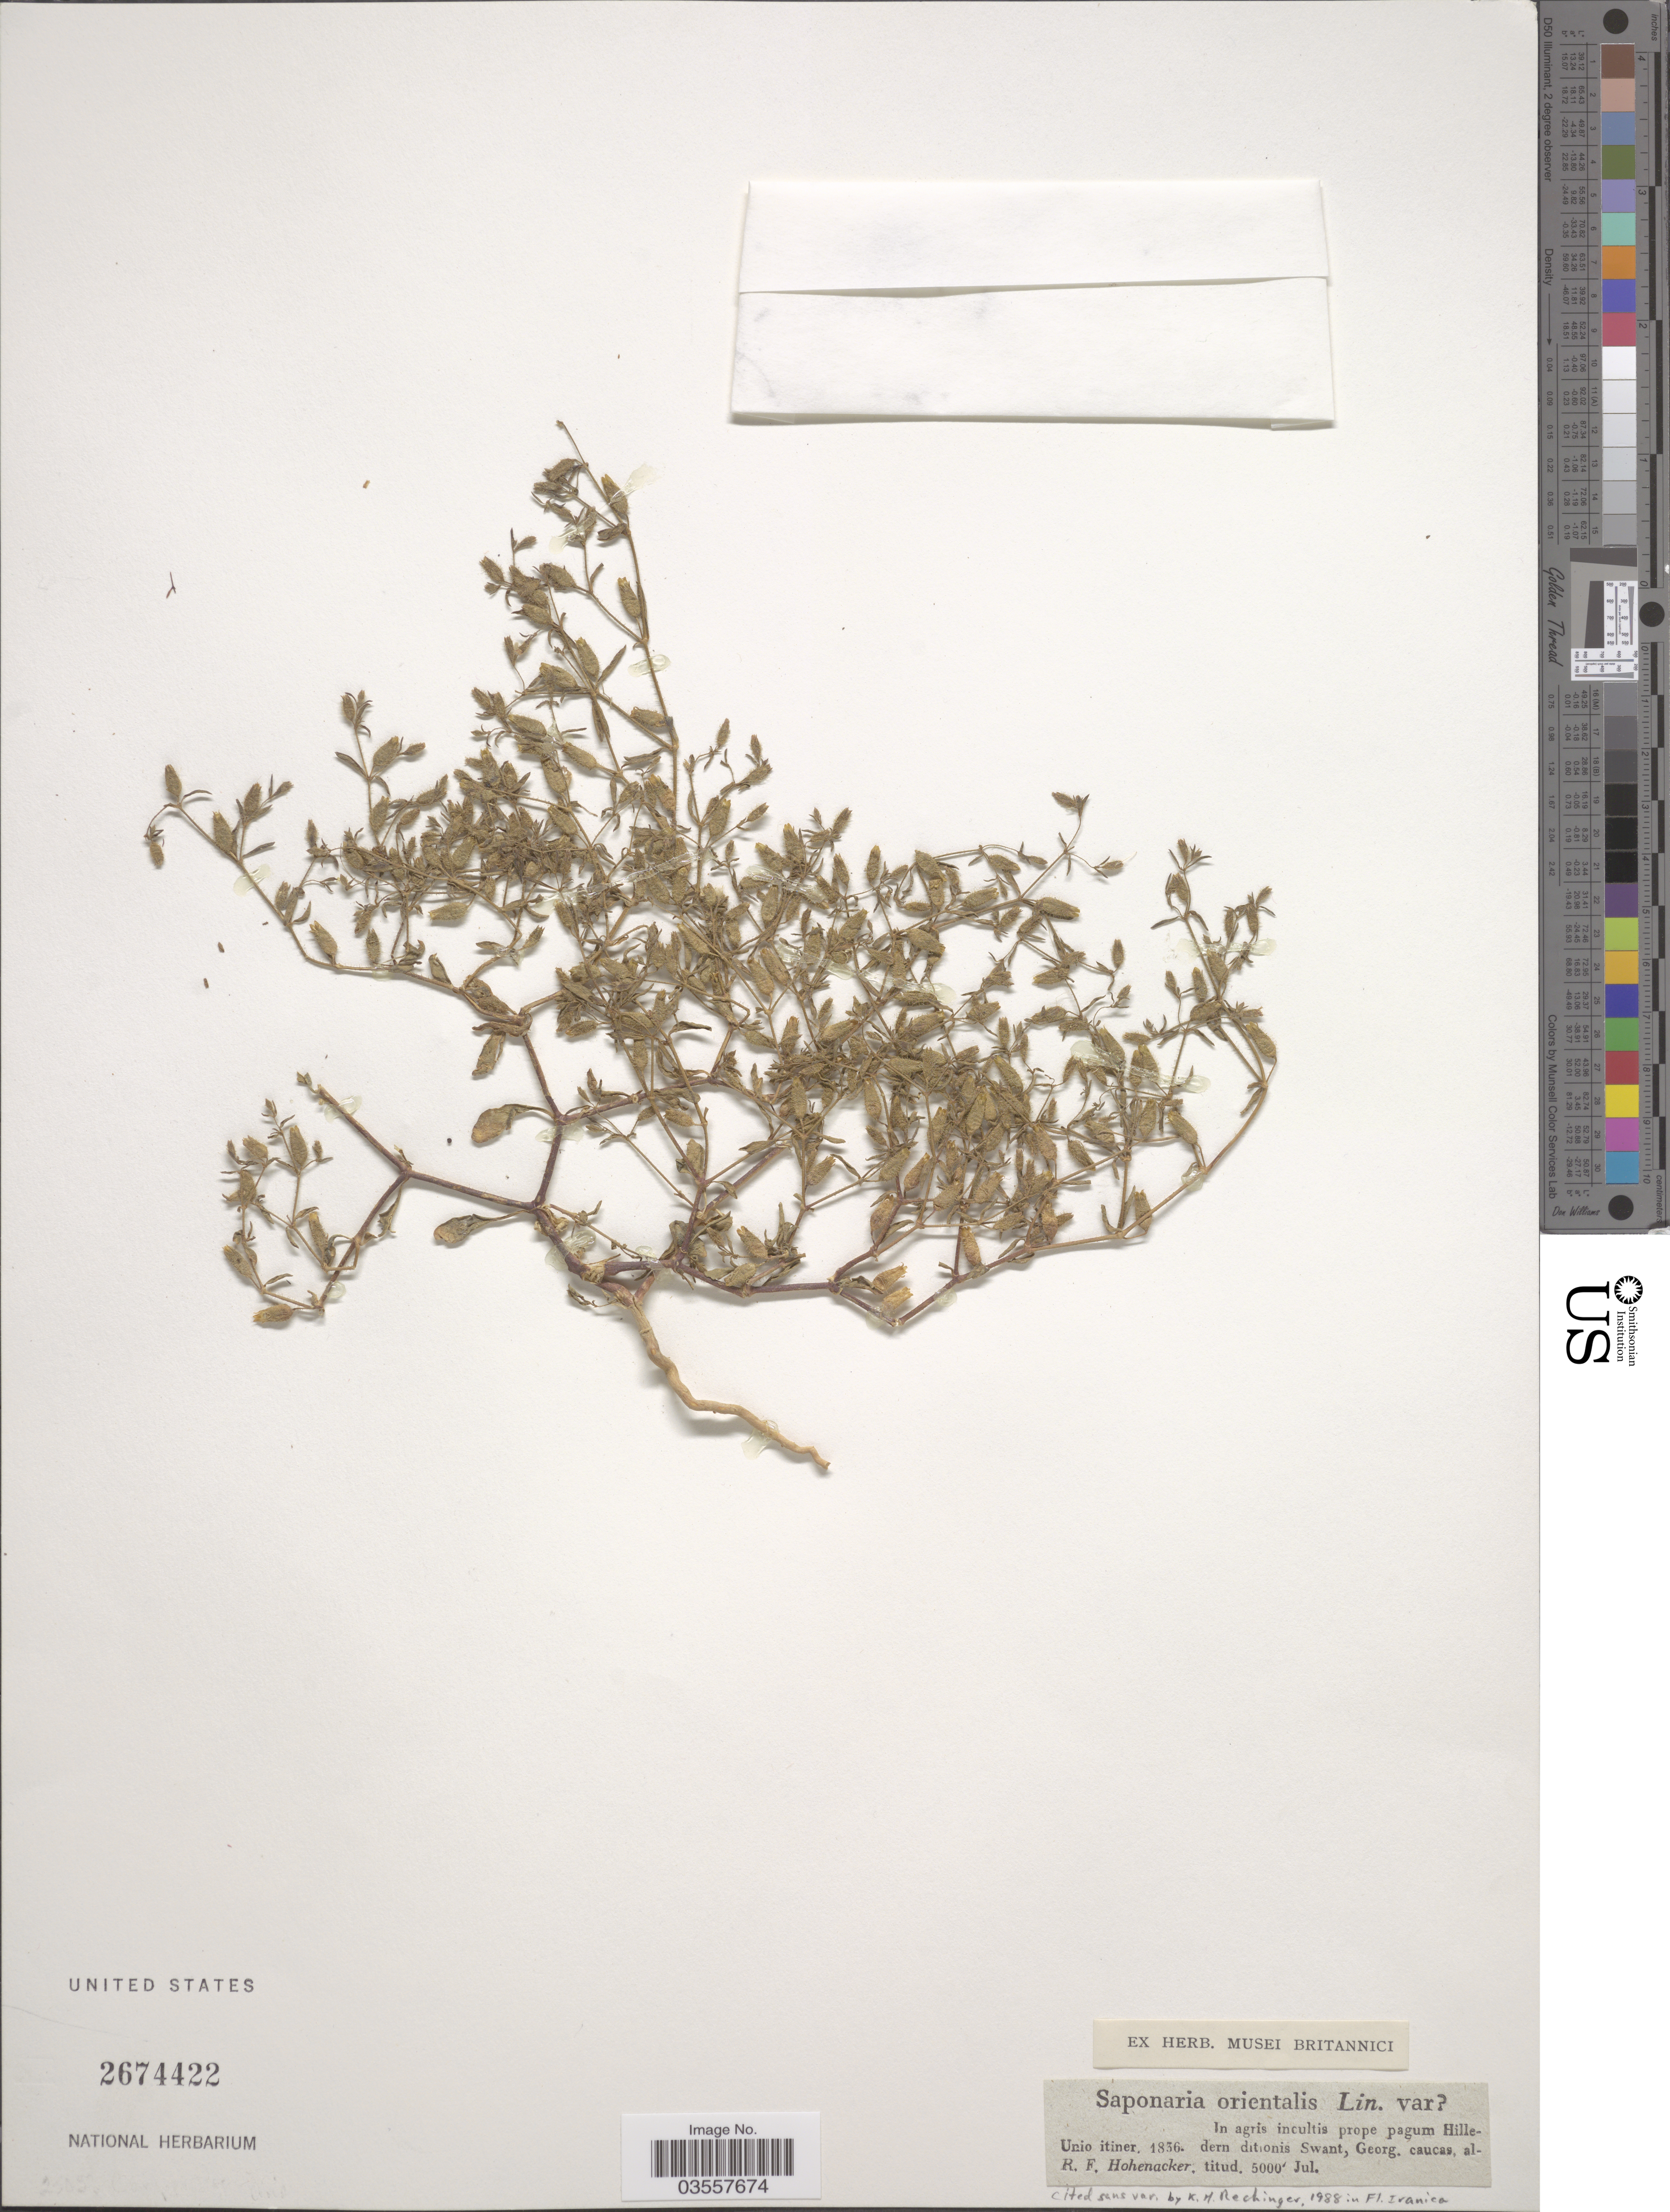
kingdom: Plantae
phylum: Tracheophyta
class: Magnoliopsida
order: Caryophyllales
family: Caryophyllaceae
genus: Saponaria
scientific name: Saponaria orientalis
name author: L.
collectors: R. F. Hohenacker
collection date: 1836-07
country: Georgia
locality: In agris incultis prope pagum Hilledern ditionis Swant, Georg. caucas.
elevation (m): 1524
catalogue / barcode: US 2674422